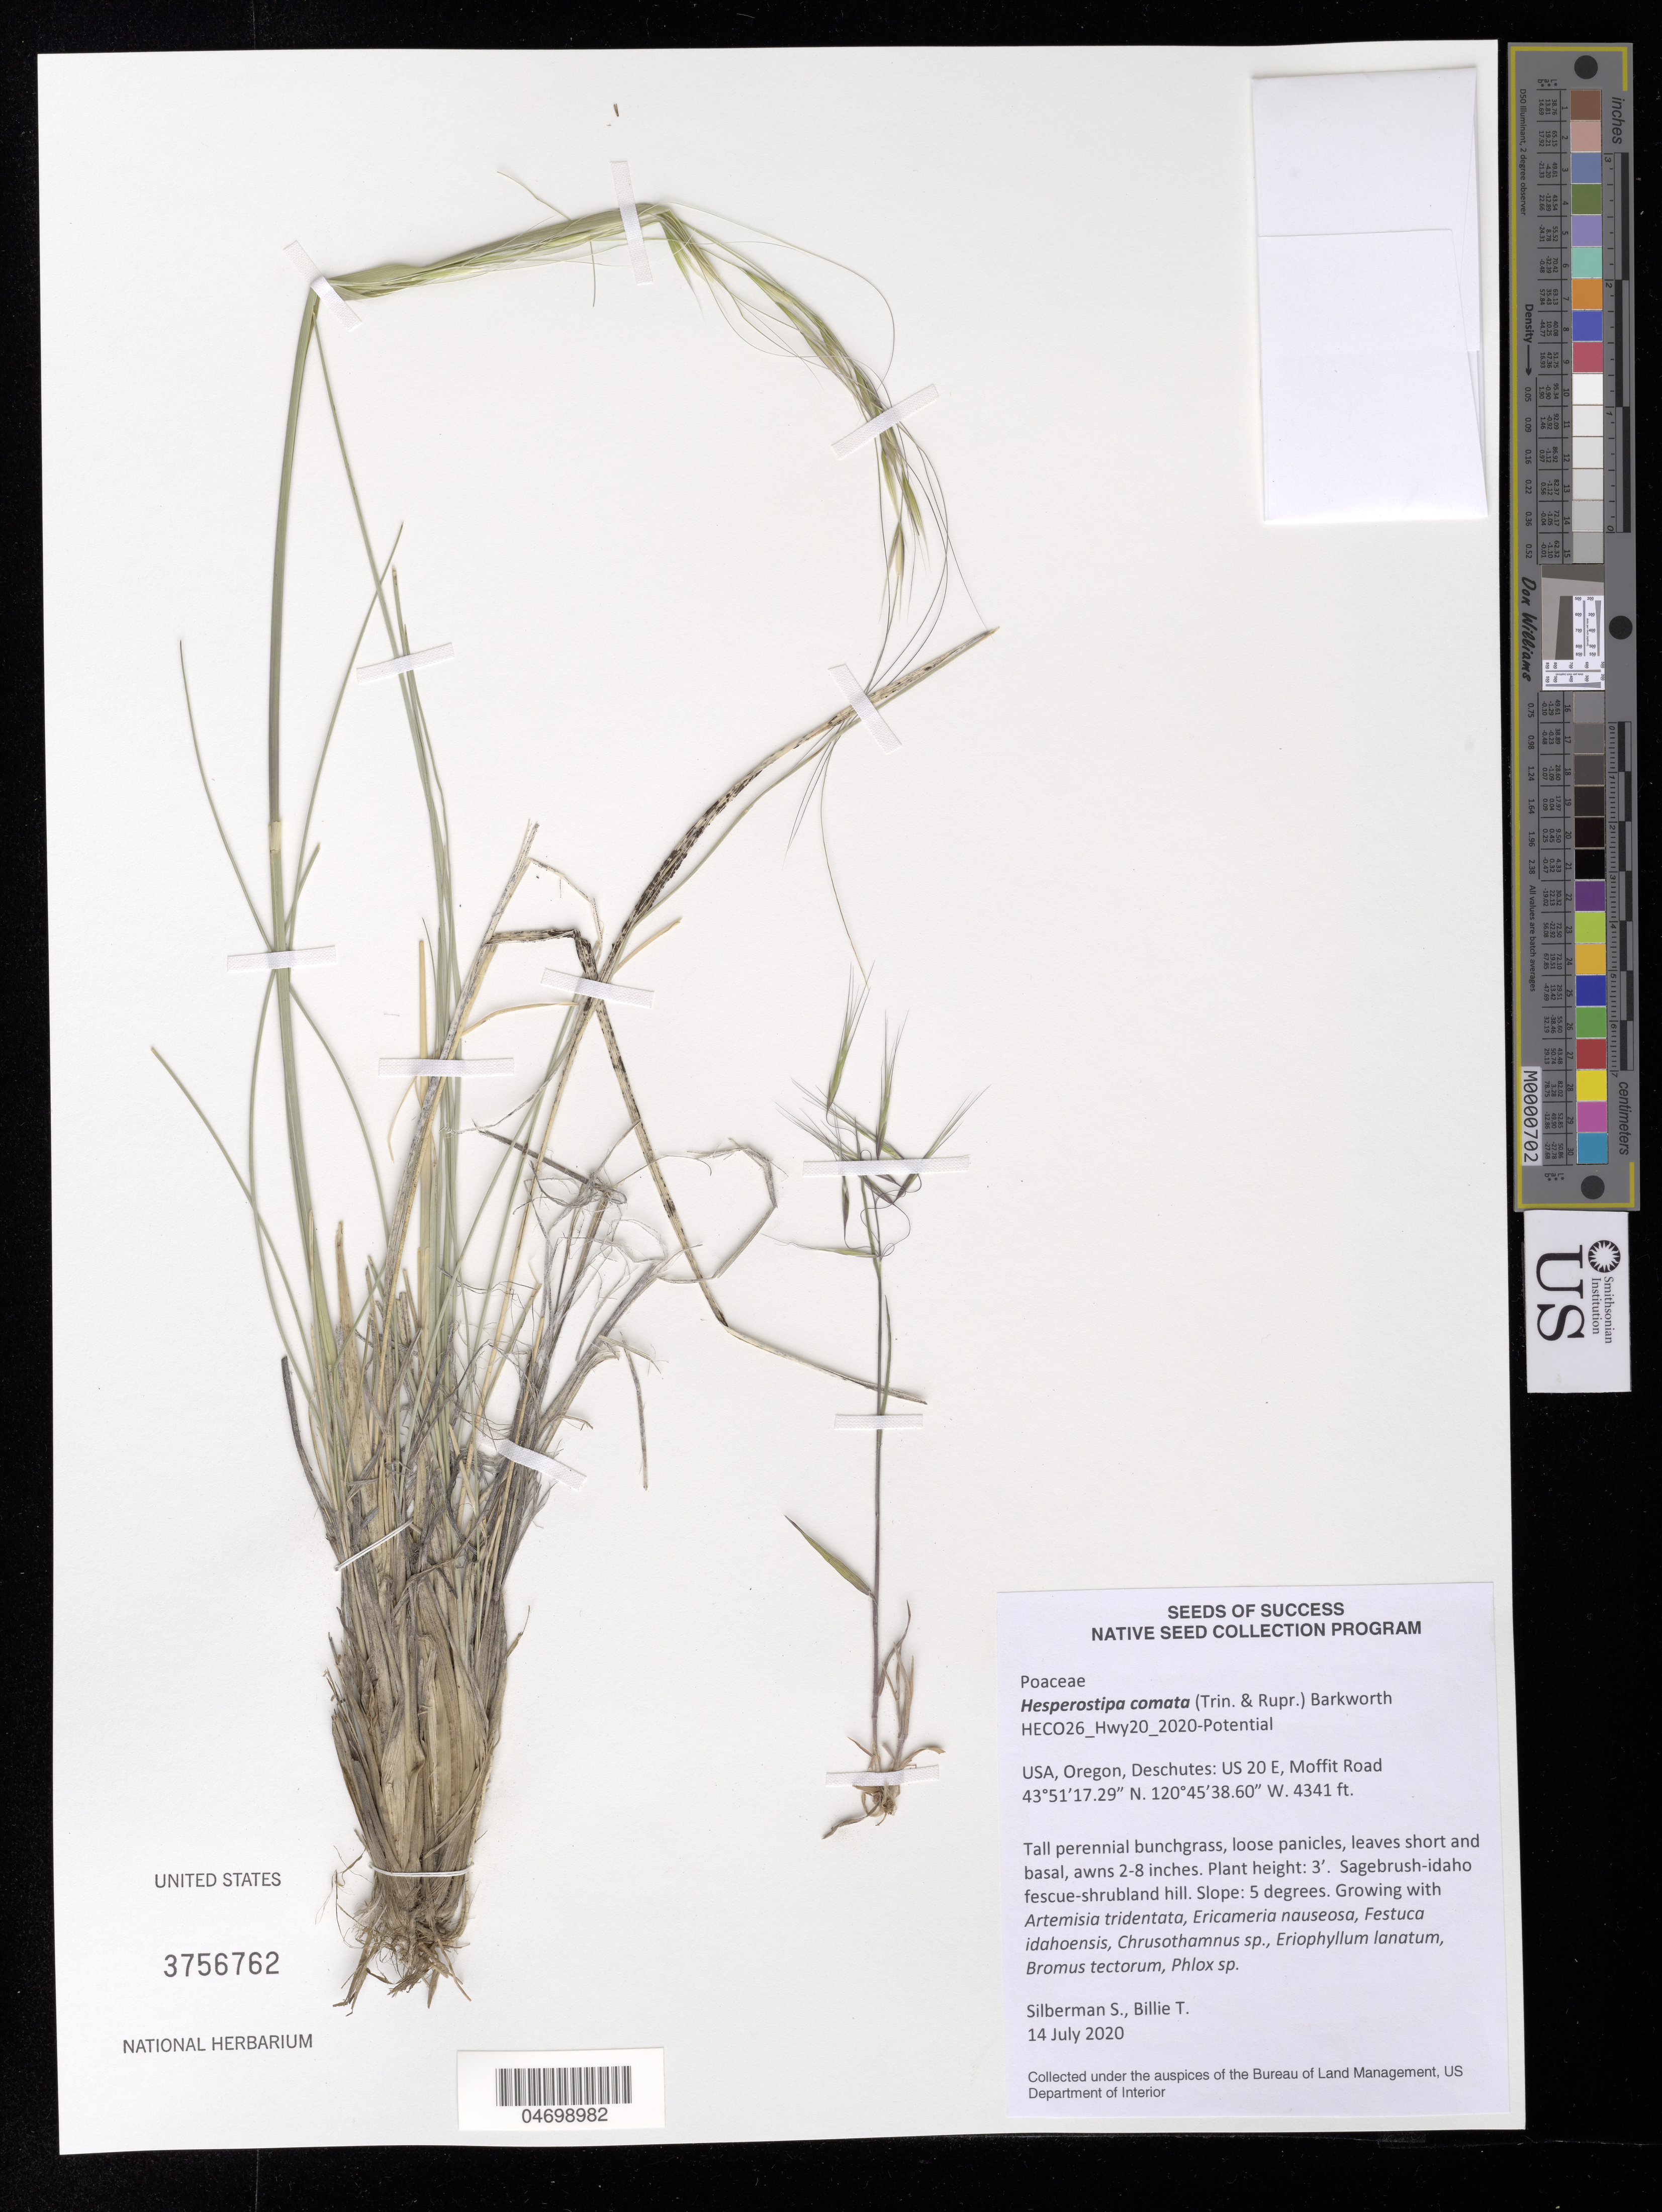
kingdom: Plantae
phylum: Tracheophyta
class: Liliopsida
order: Poales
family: Poaceae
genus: Hesperostipa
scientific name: Hesperostipa comata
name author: (Trin. & Rupr.) Barkworth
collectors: S. Silberman & T. Billie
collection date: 2020-07-14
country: United States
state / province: Oregon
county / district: Deschutes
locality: US 20 E, Moffit Road.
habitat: Sagebrush-idaho fescue-shrubland hill. With Artemisia tridentata, Bromus tectorum, Phlox sp., etc.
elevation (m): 1323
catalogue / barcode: US 3756762